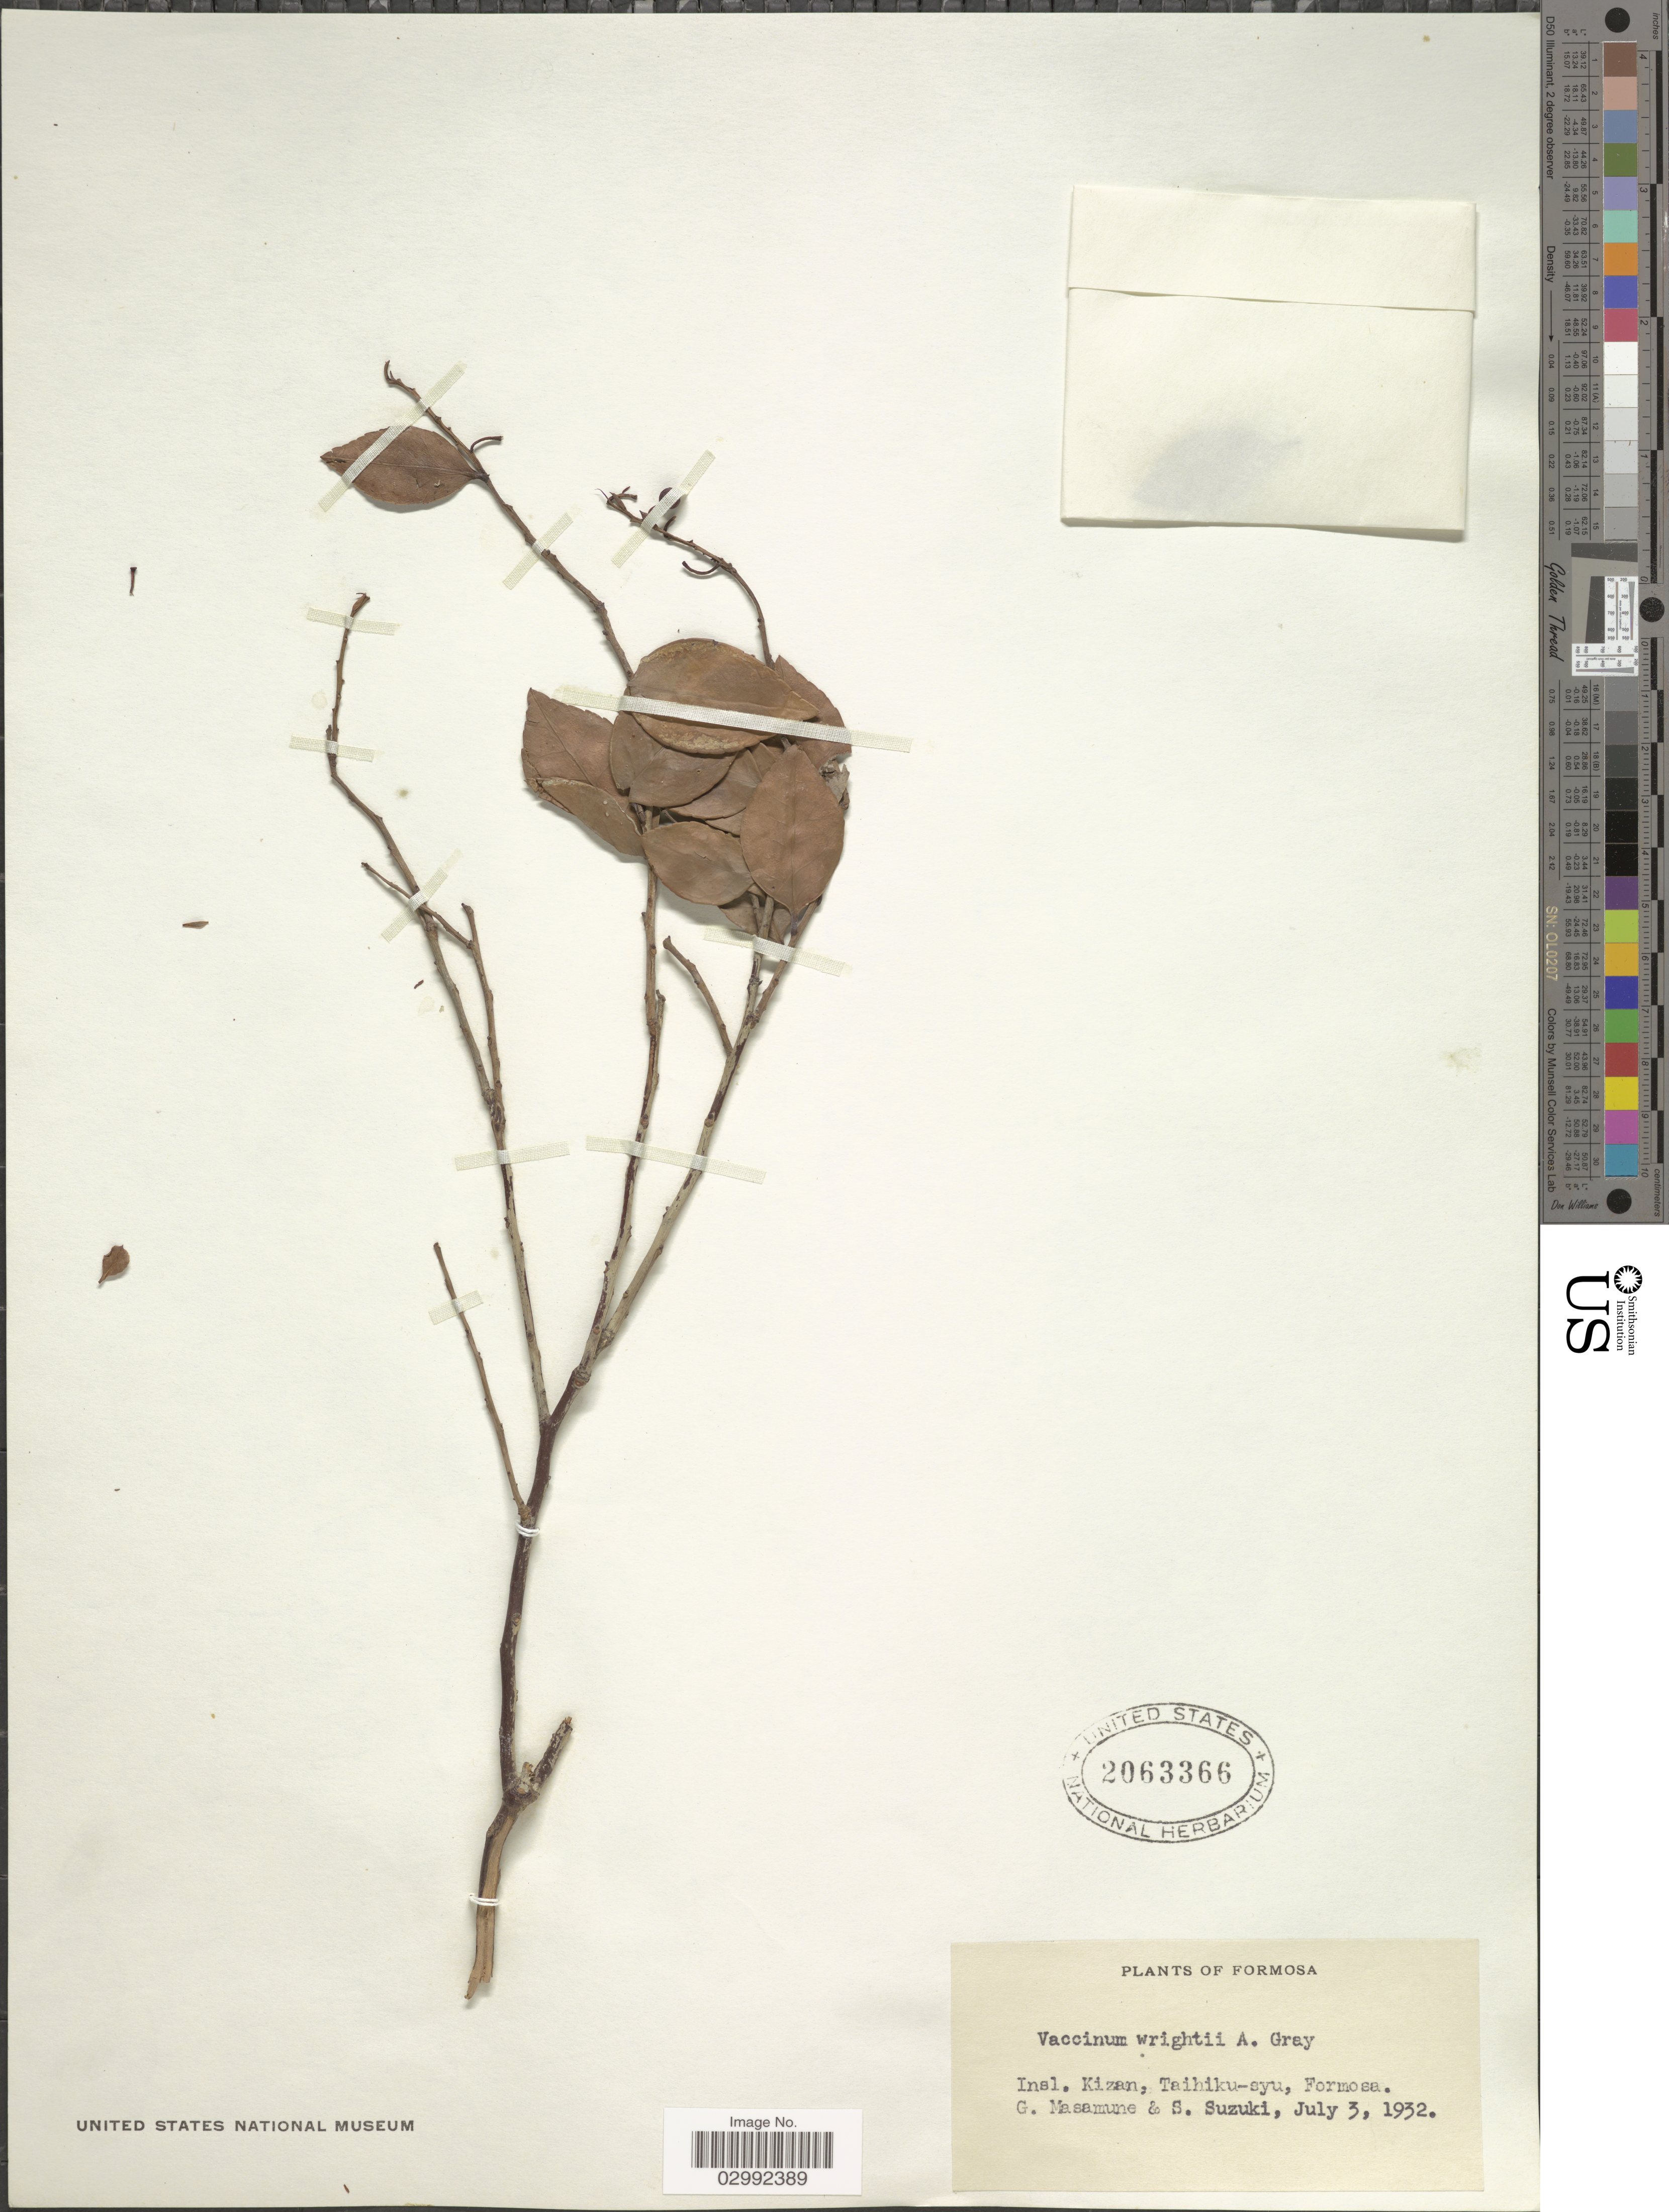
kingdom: Plantae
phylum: Tracheophyta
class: Magnoliopsida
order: Ericales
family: Ericaceae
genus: Vaccinium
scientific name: Vaccinium wrightii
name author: A. Gray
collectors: G. Masamune & S. Suzuki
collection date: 1932-07-03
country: Taiwan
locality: Formosa. Insl. Kizan, Taihiku-syu.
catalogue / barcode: US 2063366